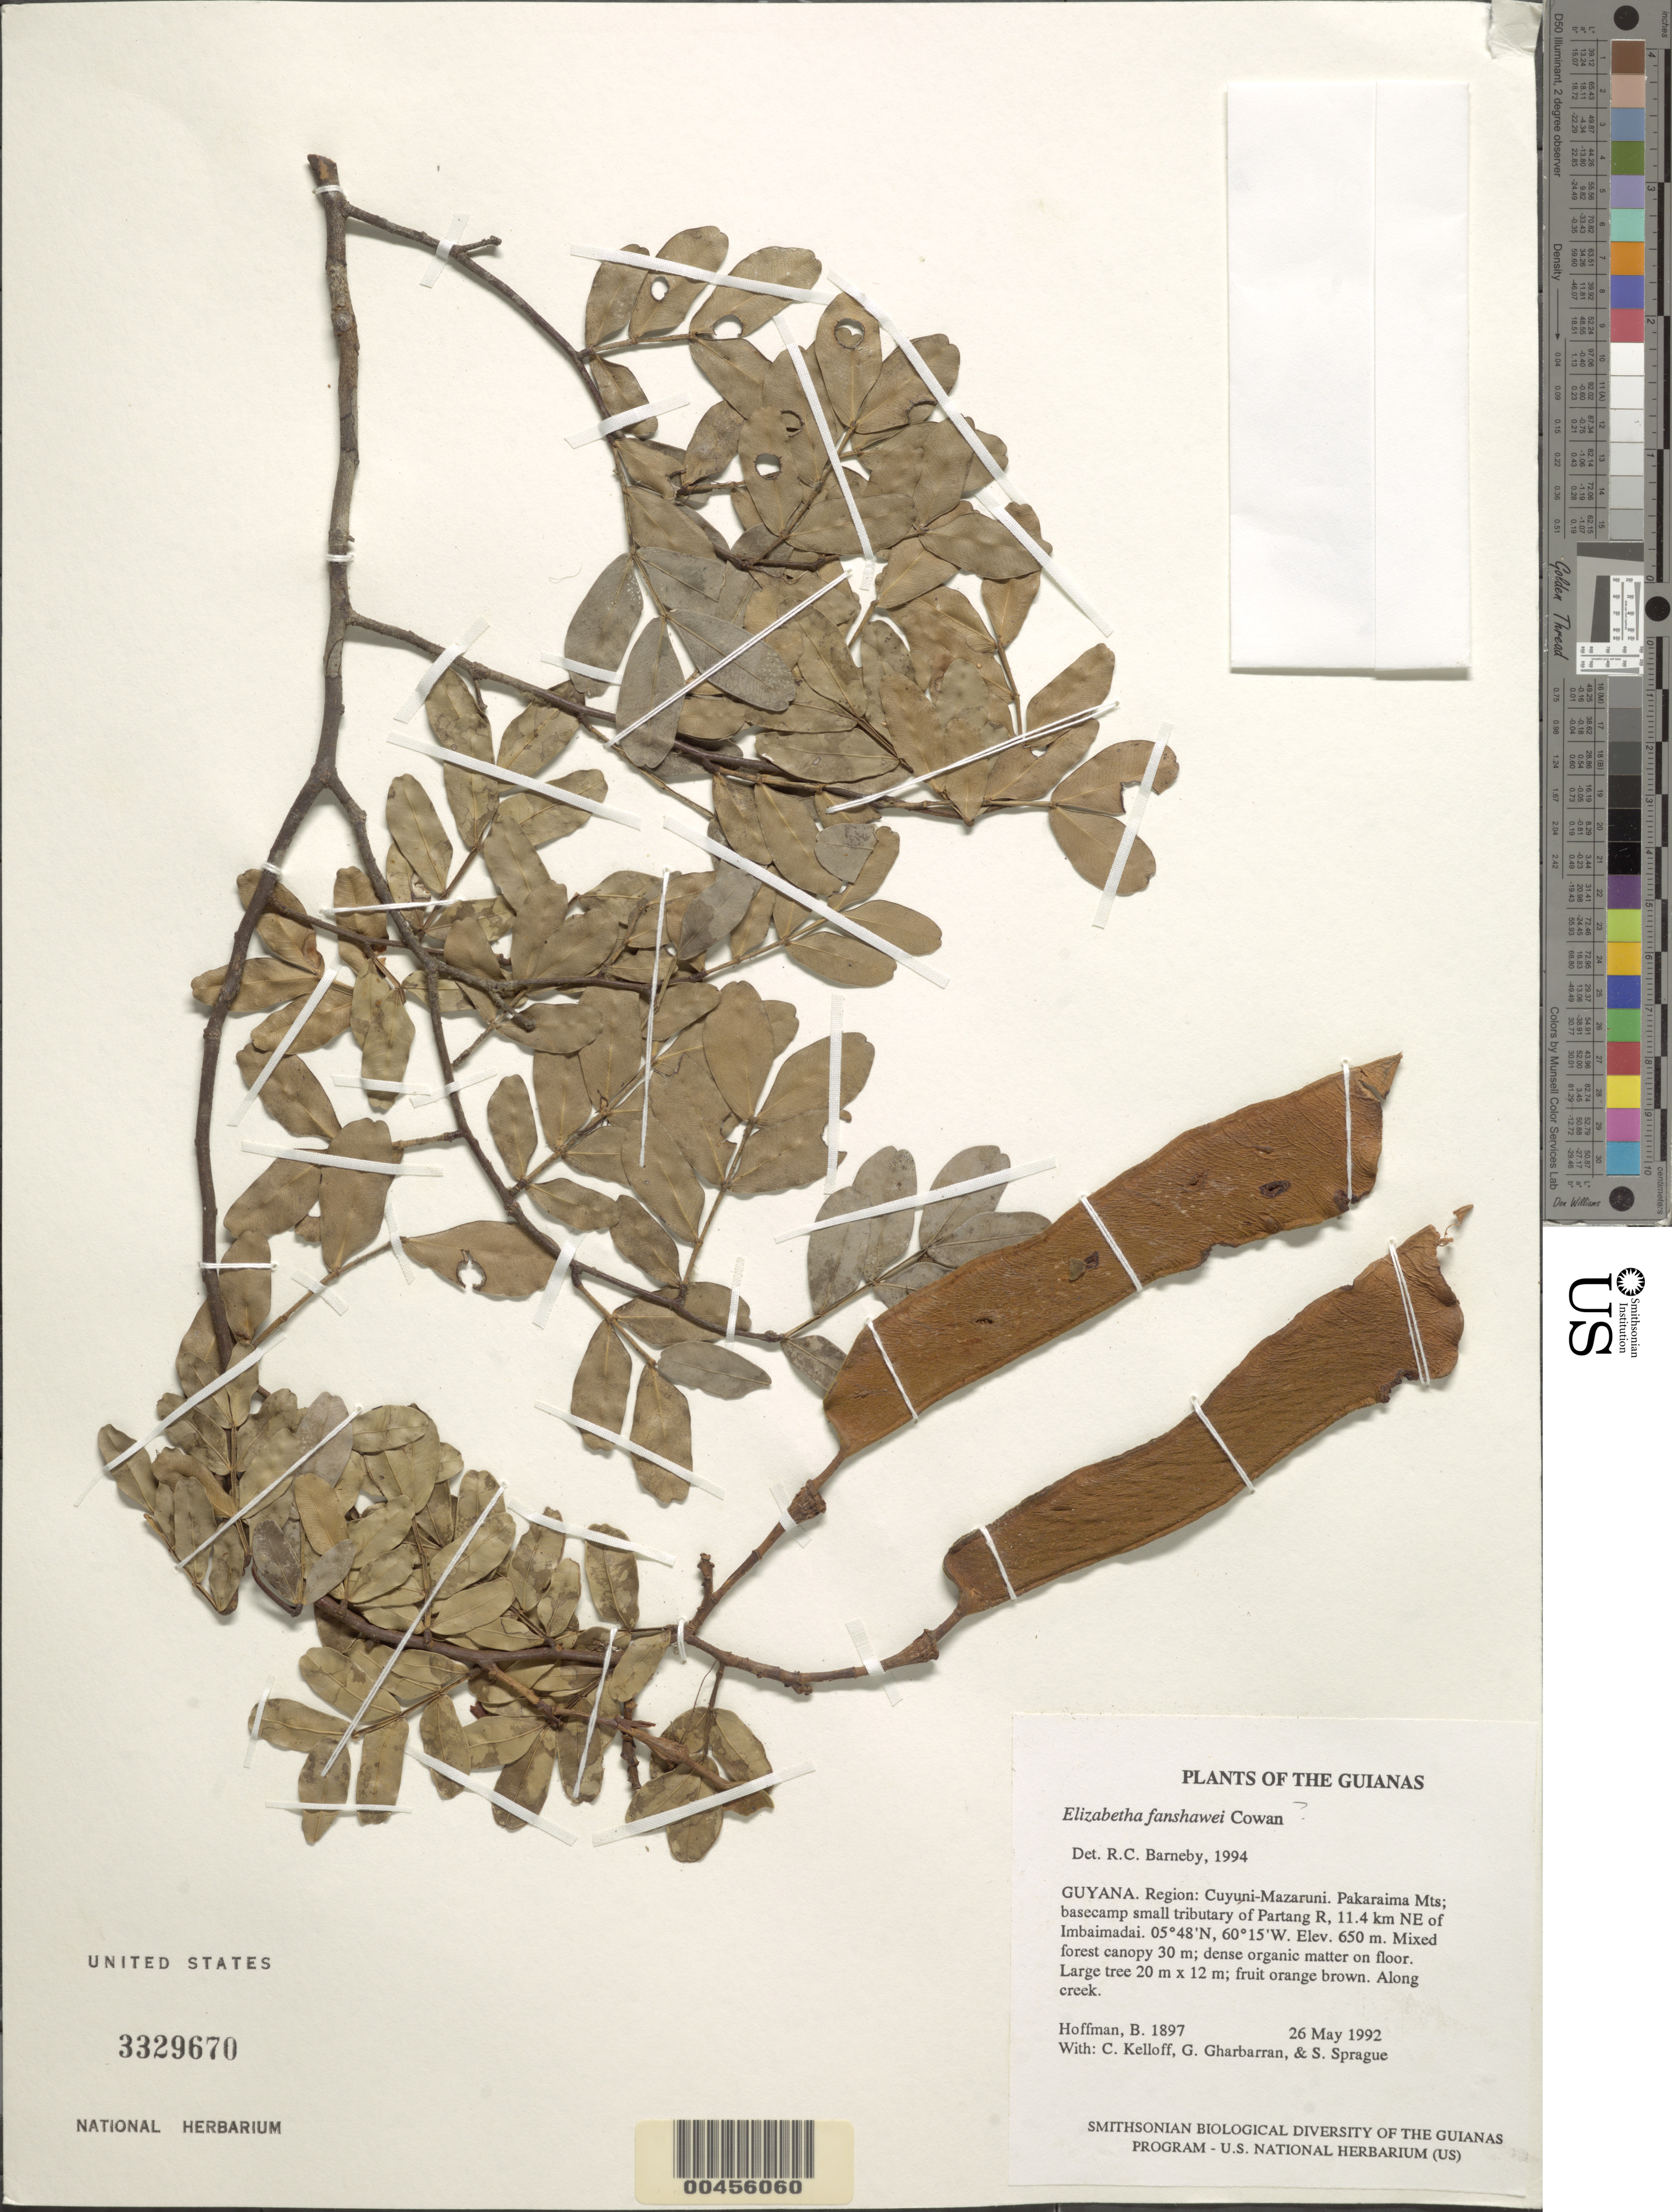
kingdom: Plantae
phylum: Tracheophyta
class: Magnoliopsida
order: Fabales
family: Fabaceae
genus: Elizabetha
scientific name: Elizabetha fanshawei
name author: R.S. Cowan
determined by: Barneby, Rupert C., (NY)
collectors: B. Hoffman, C. L. Kelloff, G. Gharbarran & S. Sprague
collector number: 1897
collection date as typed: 26 May 1992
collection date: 1992-05-26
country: Guyana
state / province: Cuyuni-Mazaruni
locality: Pakaraima Mts; basecamp on small tributary of Partang River, 11.4 km NE of Imbaimadai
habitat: Mixed forest canopy 30 m; dense organic matter on floor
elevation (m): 650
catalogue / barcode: US 3329670